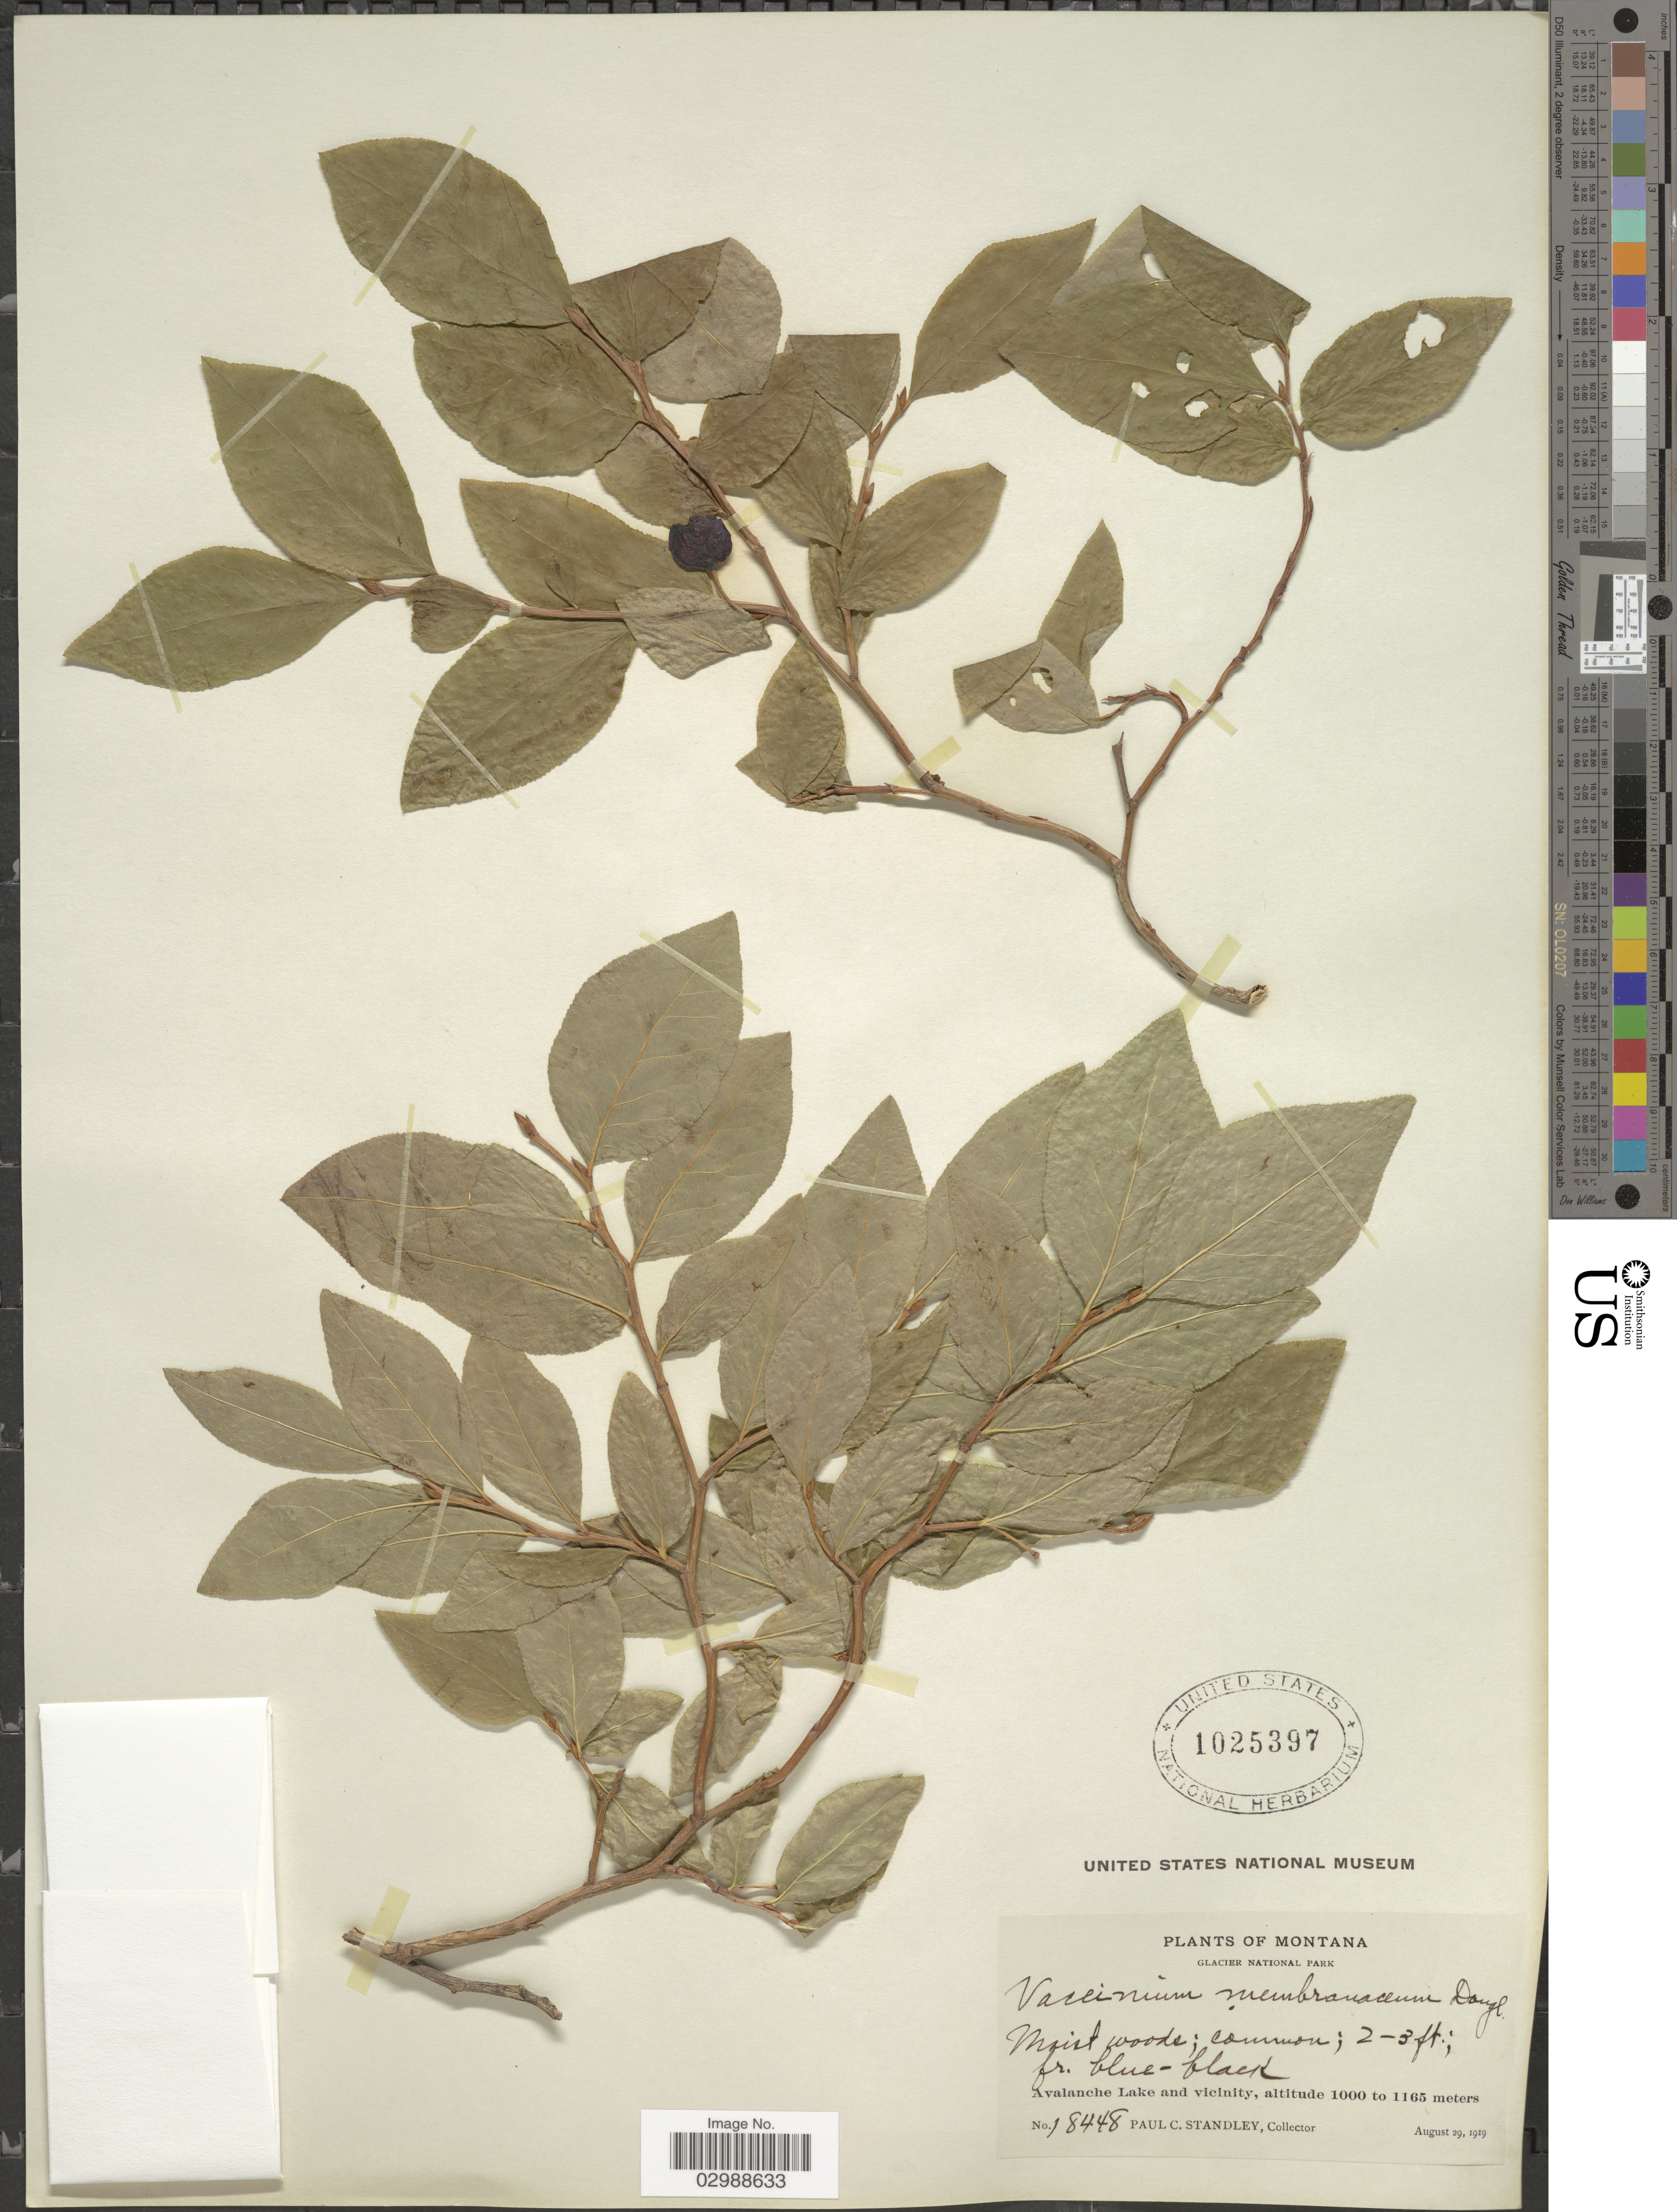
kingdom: Plantae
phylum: Tracheophyta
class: Magnoliopsida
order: Ericales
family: Ericaceae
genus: Vaccinium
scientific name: Vaccinium membranaceum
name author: Douglas ex Torr.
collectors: P. C. Standley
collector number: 18448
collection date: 1919-08-29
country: United States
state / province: Montana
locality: Glacier National Park. Avalanche Lake and vicinity.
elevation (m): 1000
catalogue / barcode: US 1025397